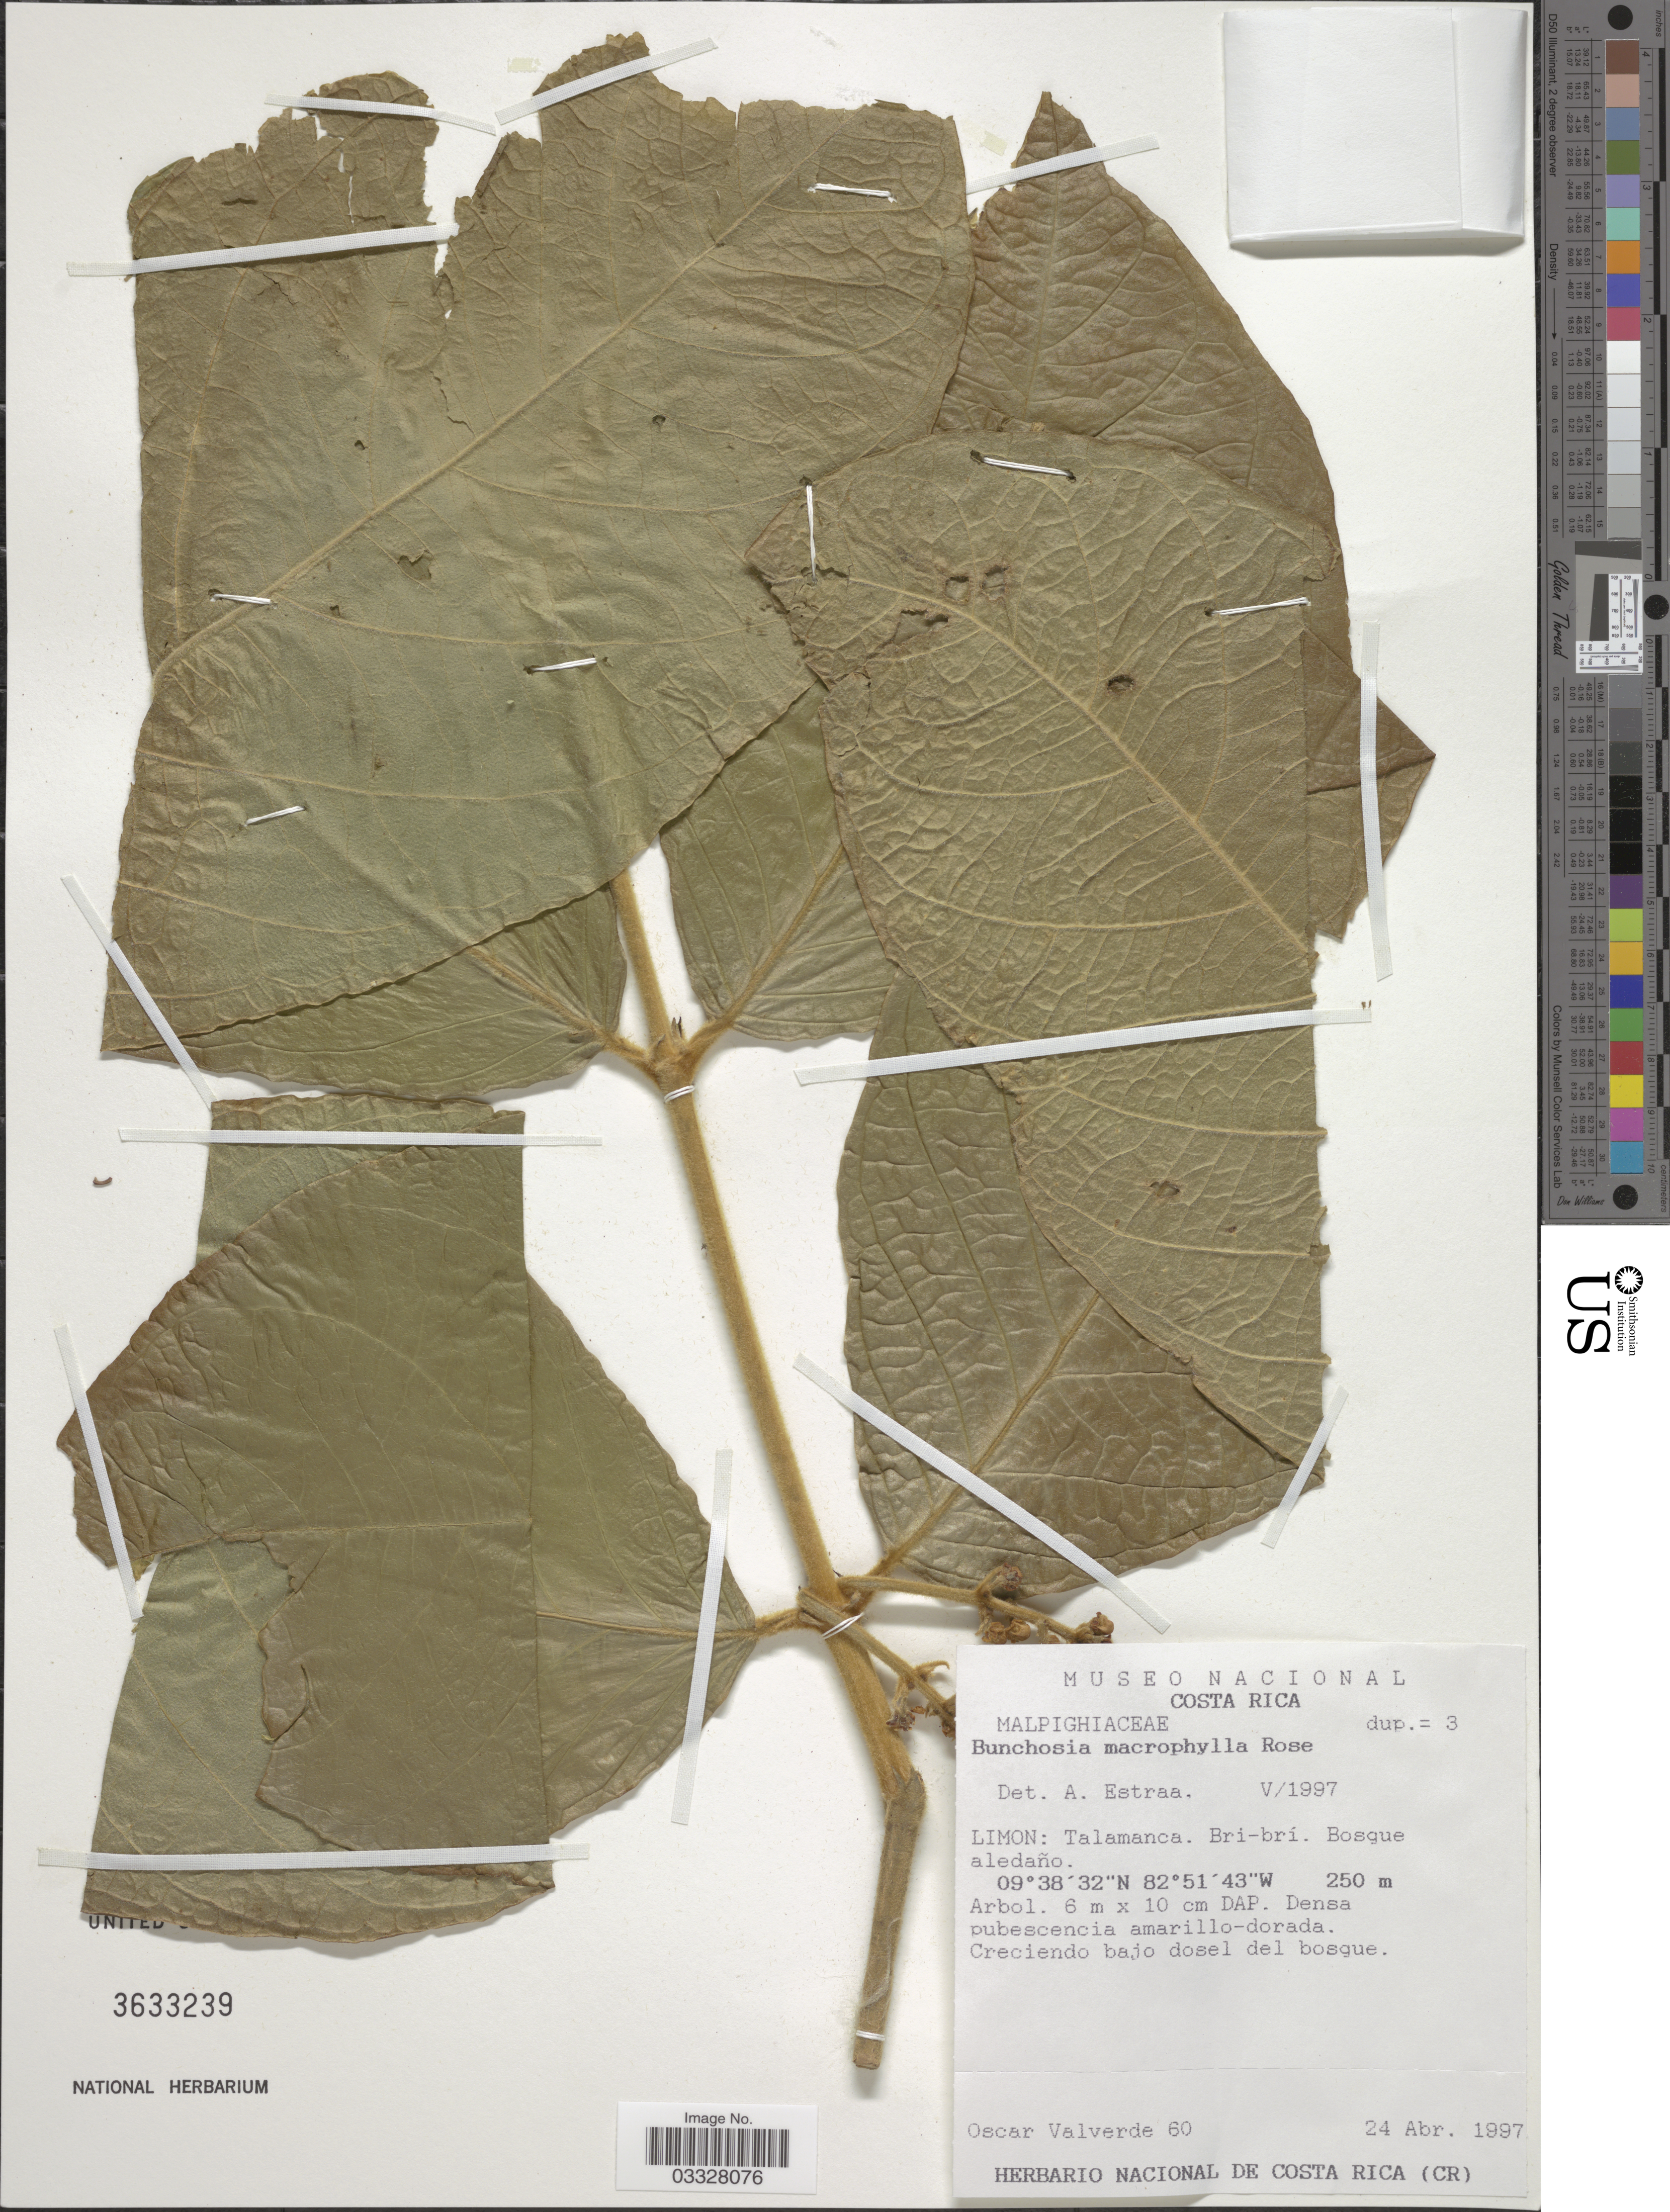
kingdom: Plantae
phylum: Tracheophyta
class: Magnoliopsida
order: Malpighiales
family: Malpighiaceae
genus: Bunchosia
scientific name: Bunchosia macrophylla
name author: Rose ex Donn. Sm. in Pittier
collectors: O. Valverde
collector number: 60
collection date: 1997-04-24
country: Costa Rica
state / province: Limón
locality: Talamanca. Bri-brí.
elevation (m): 250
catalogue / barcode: US 3633239